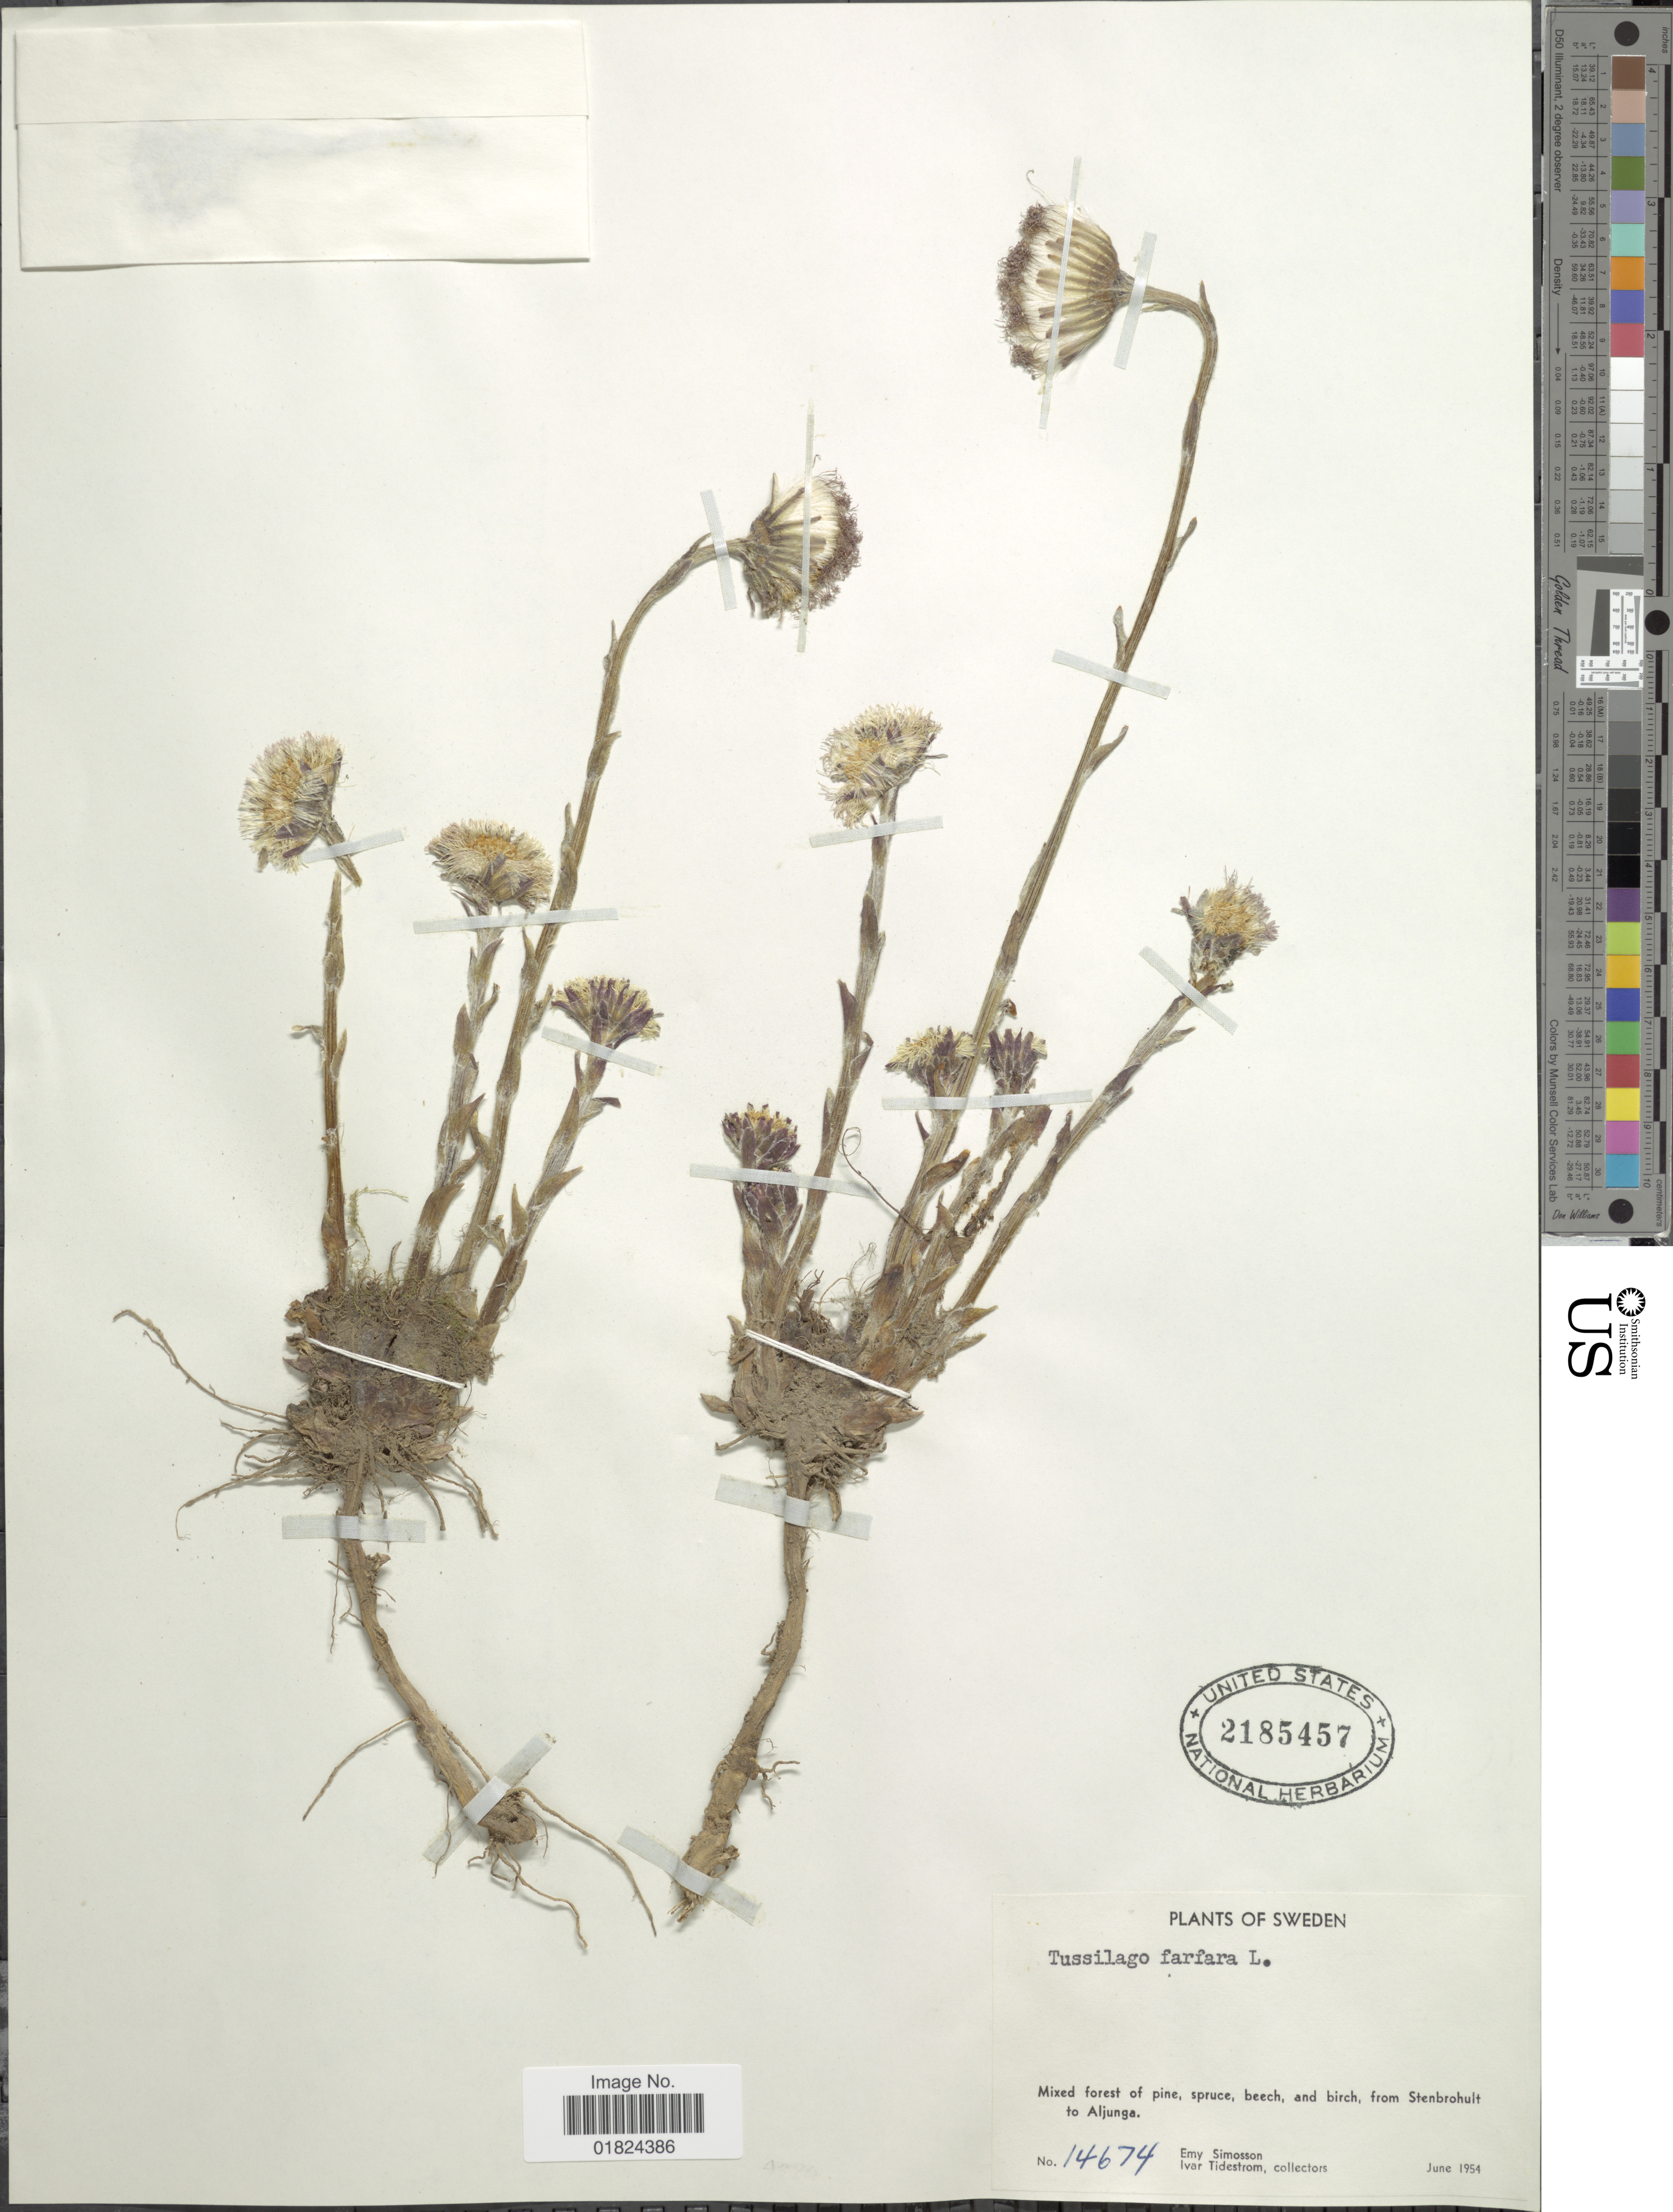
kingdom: Plantae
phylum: Tracheophyta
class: Magnoliopsida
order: Asterales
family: Asteraceae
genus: Tussilago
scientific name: Tussilago farfara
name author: L.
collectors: E. Simosson & I. F. Tidestrom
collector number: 14674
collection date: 1954-06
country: Sweden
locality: Mixed forest of pine, spruce, beech, and birch, from Stenbrohult to Aljunga.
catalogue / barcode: US 2185457